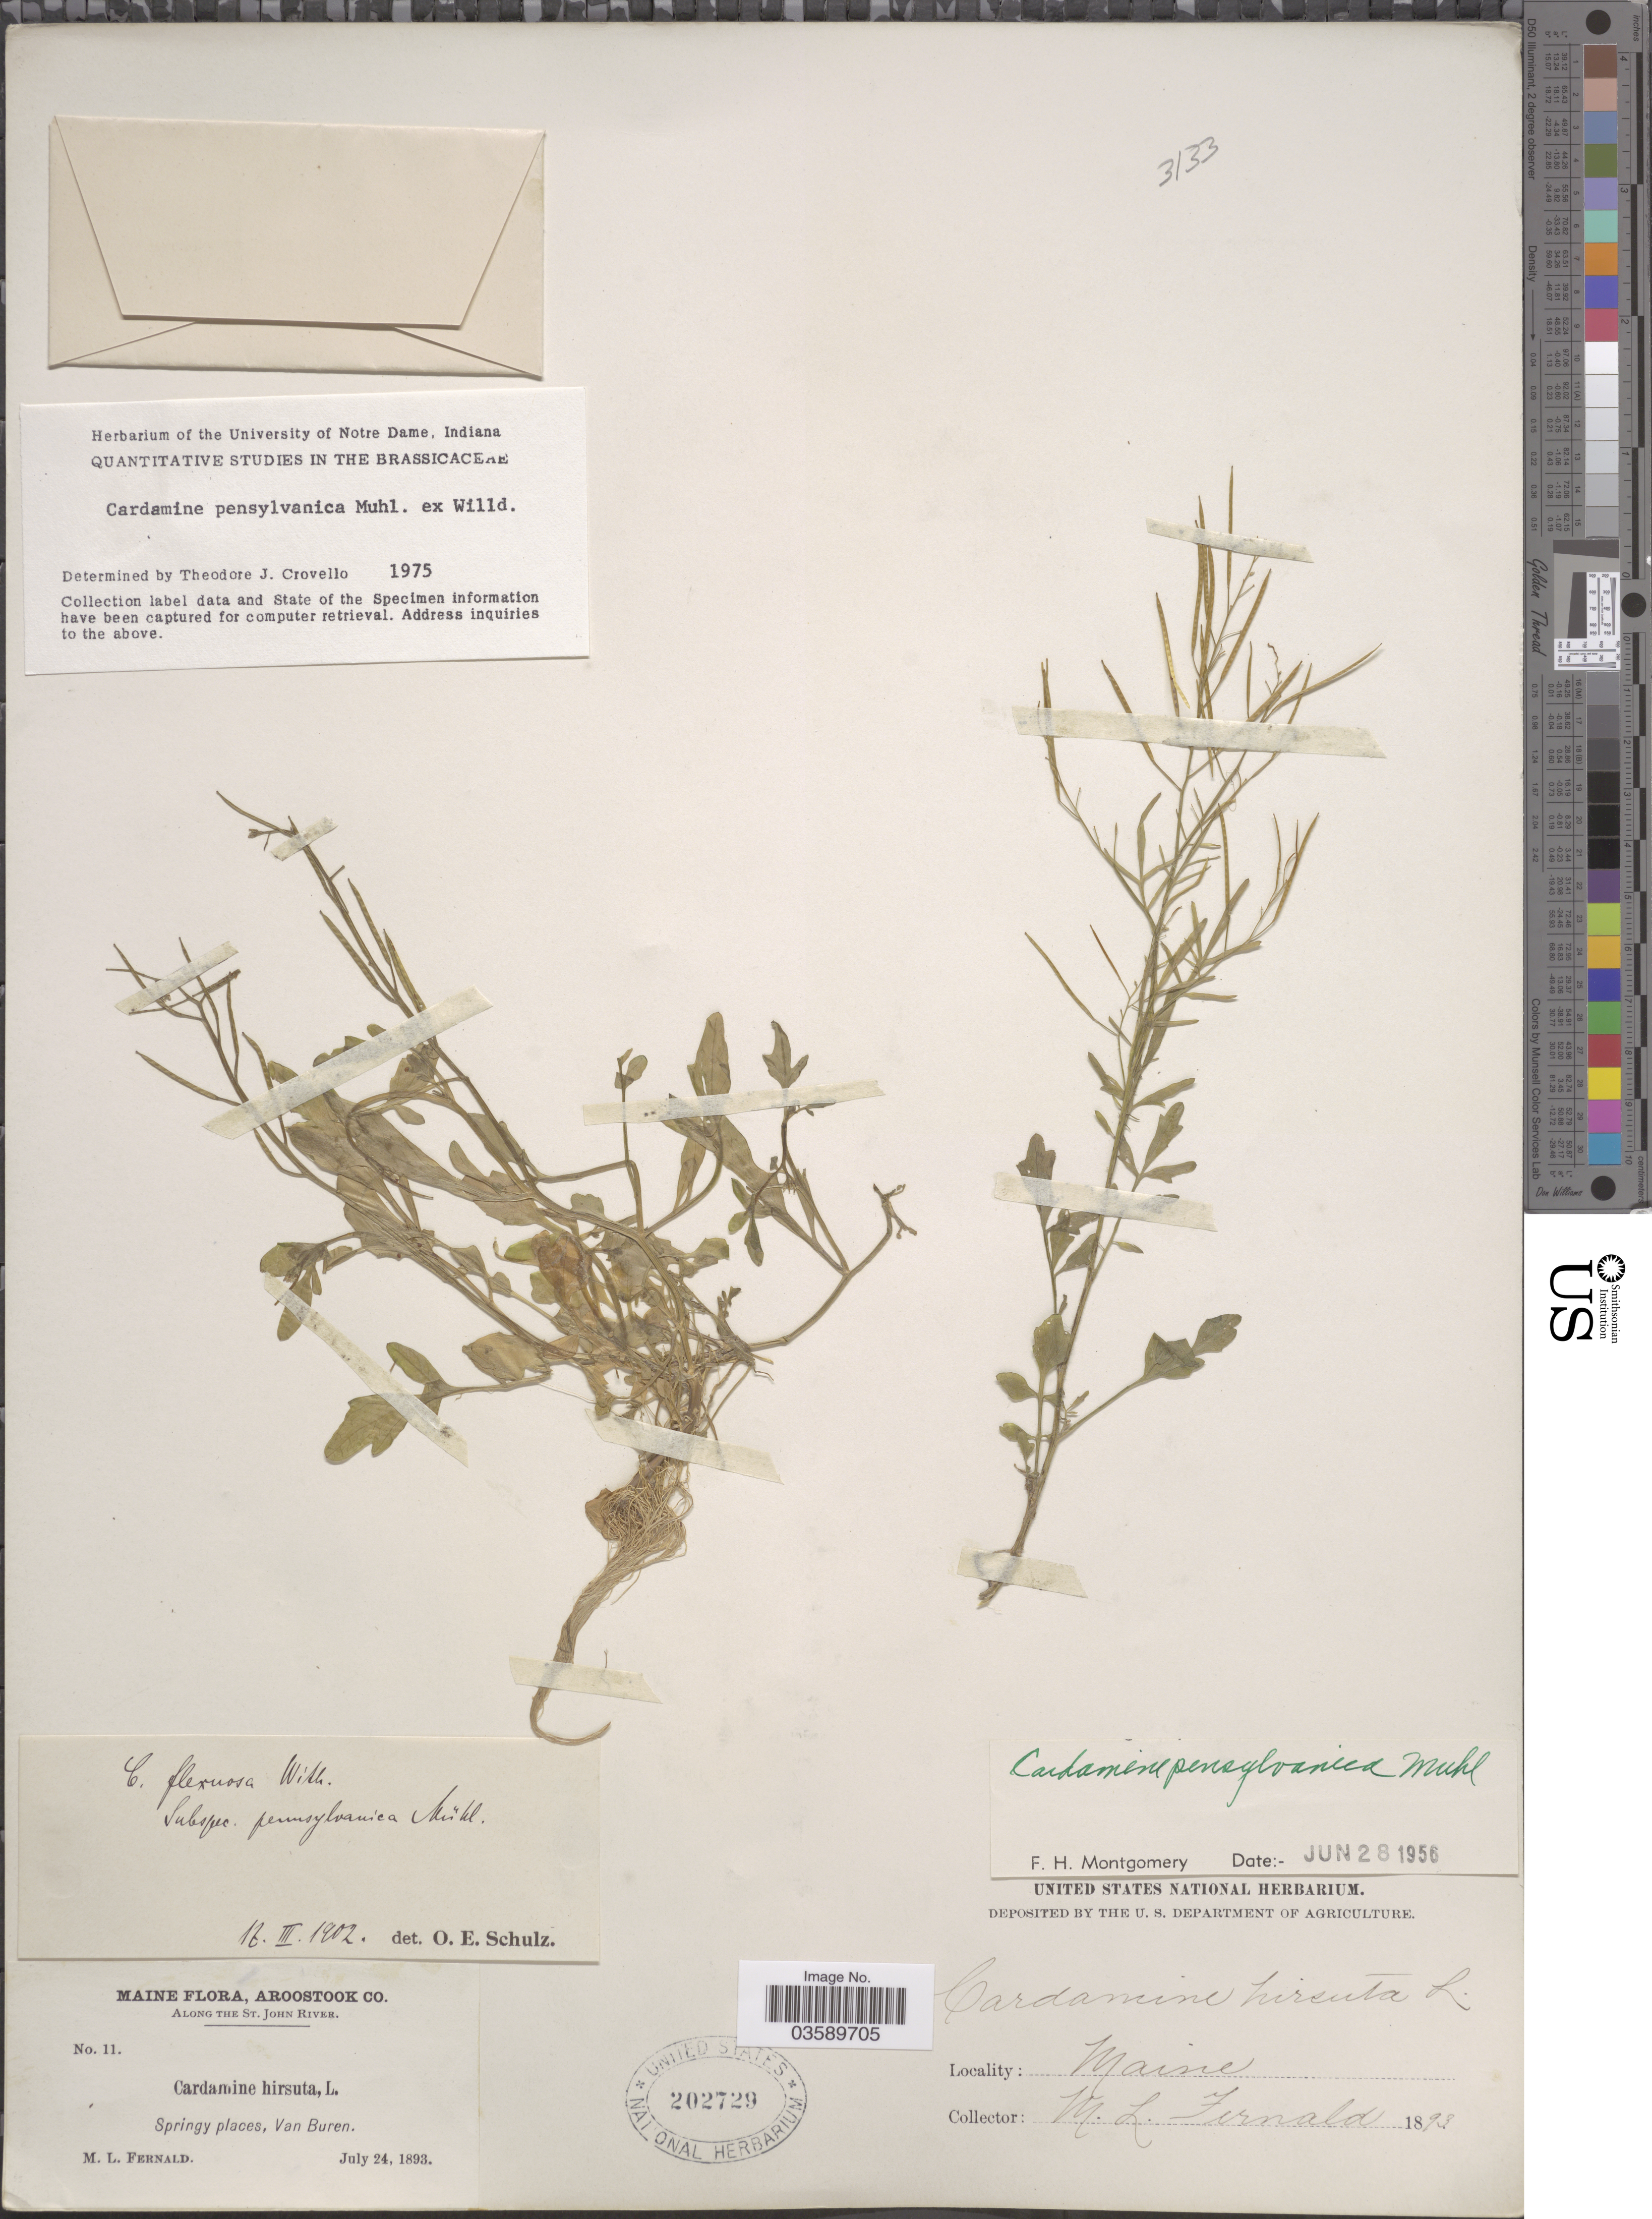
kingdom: Plantae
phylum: Tracheophyta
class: Magnoliopsida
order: Brassicales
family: Brassicaceae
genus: Cardamine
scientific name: Cardamine pensylvanica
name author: Muhl. ex Willd.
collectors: M. L. Fernald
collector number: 11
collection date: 1893-07-24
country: United States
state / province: Maine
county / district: Aroostook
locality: Along the St. John River. Springy places, Van Buren.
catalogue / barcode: US 202729